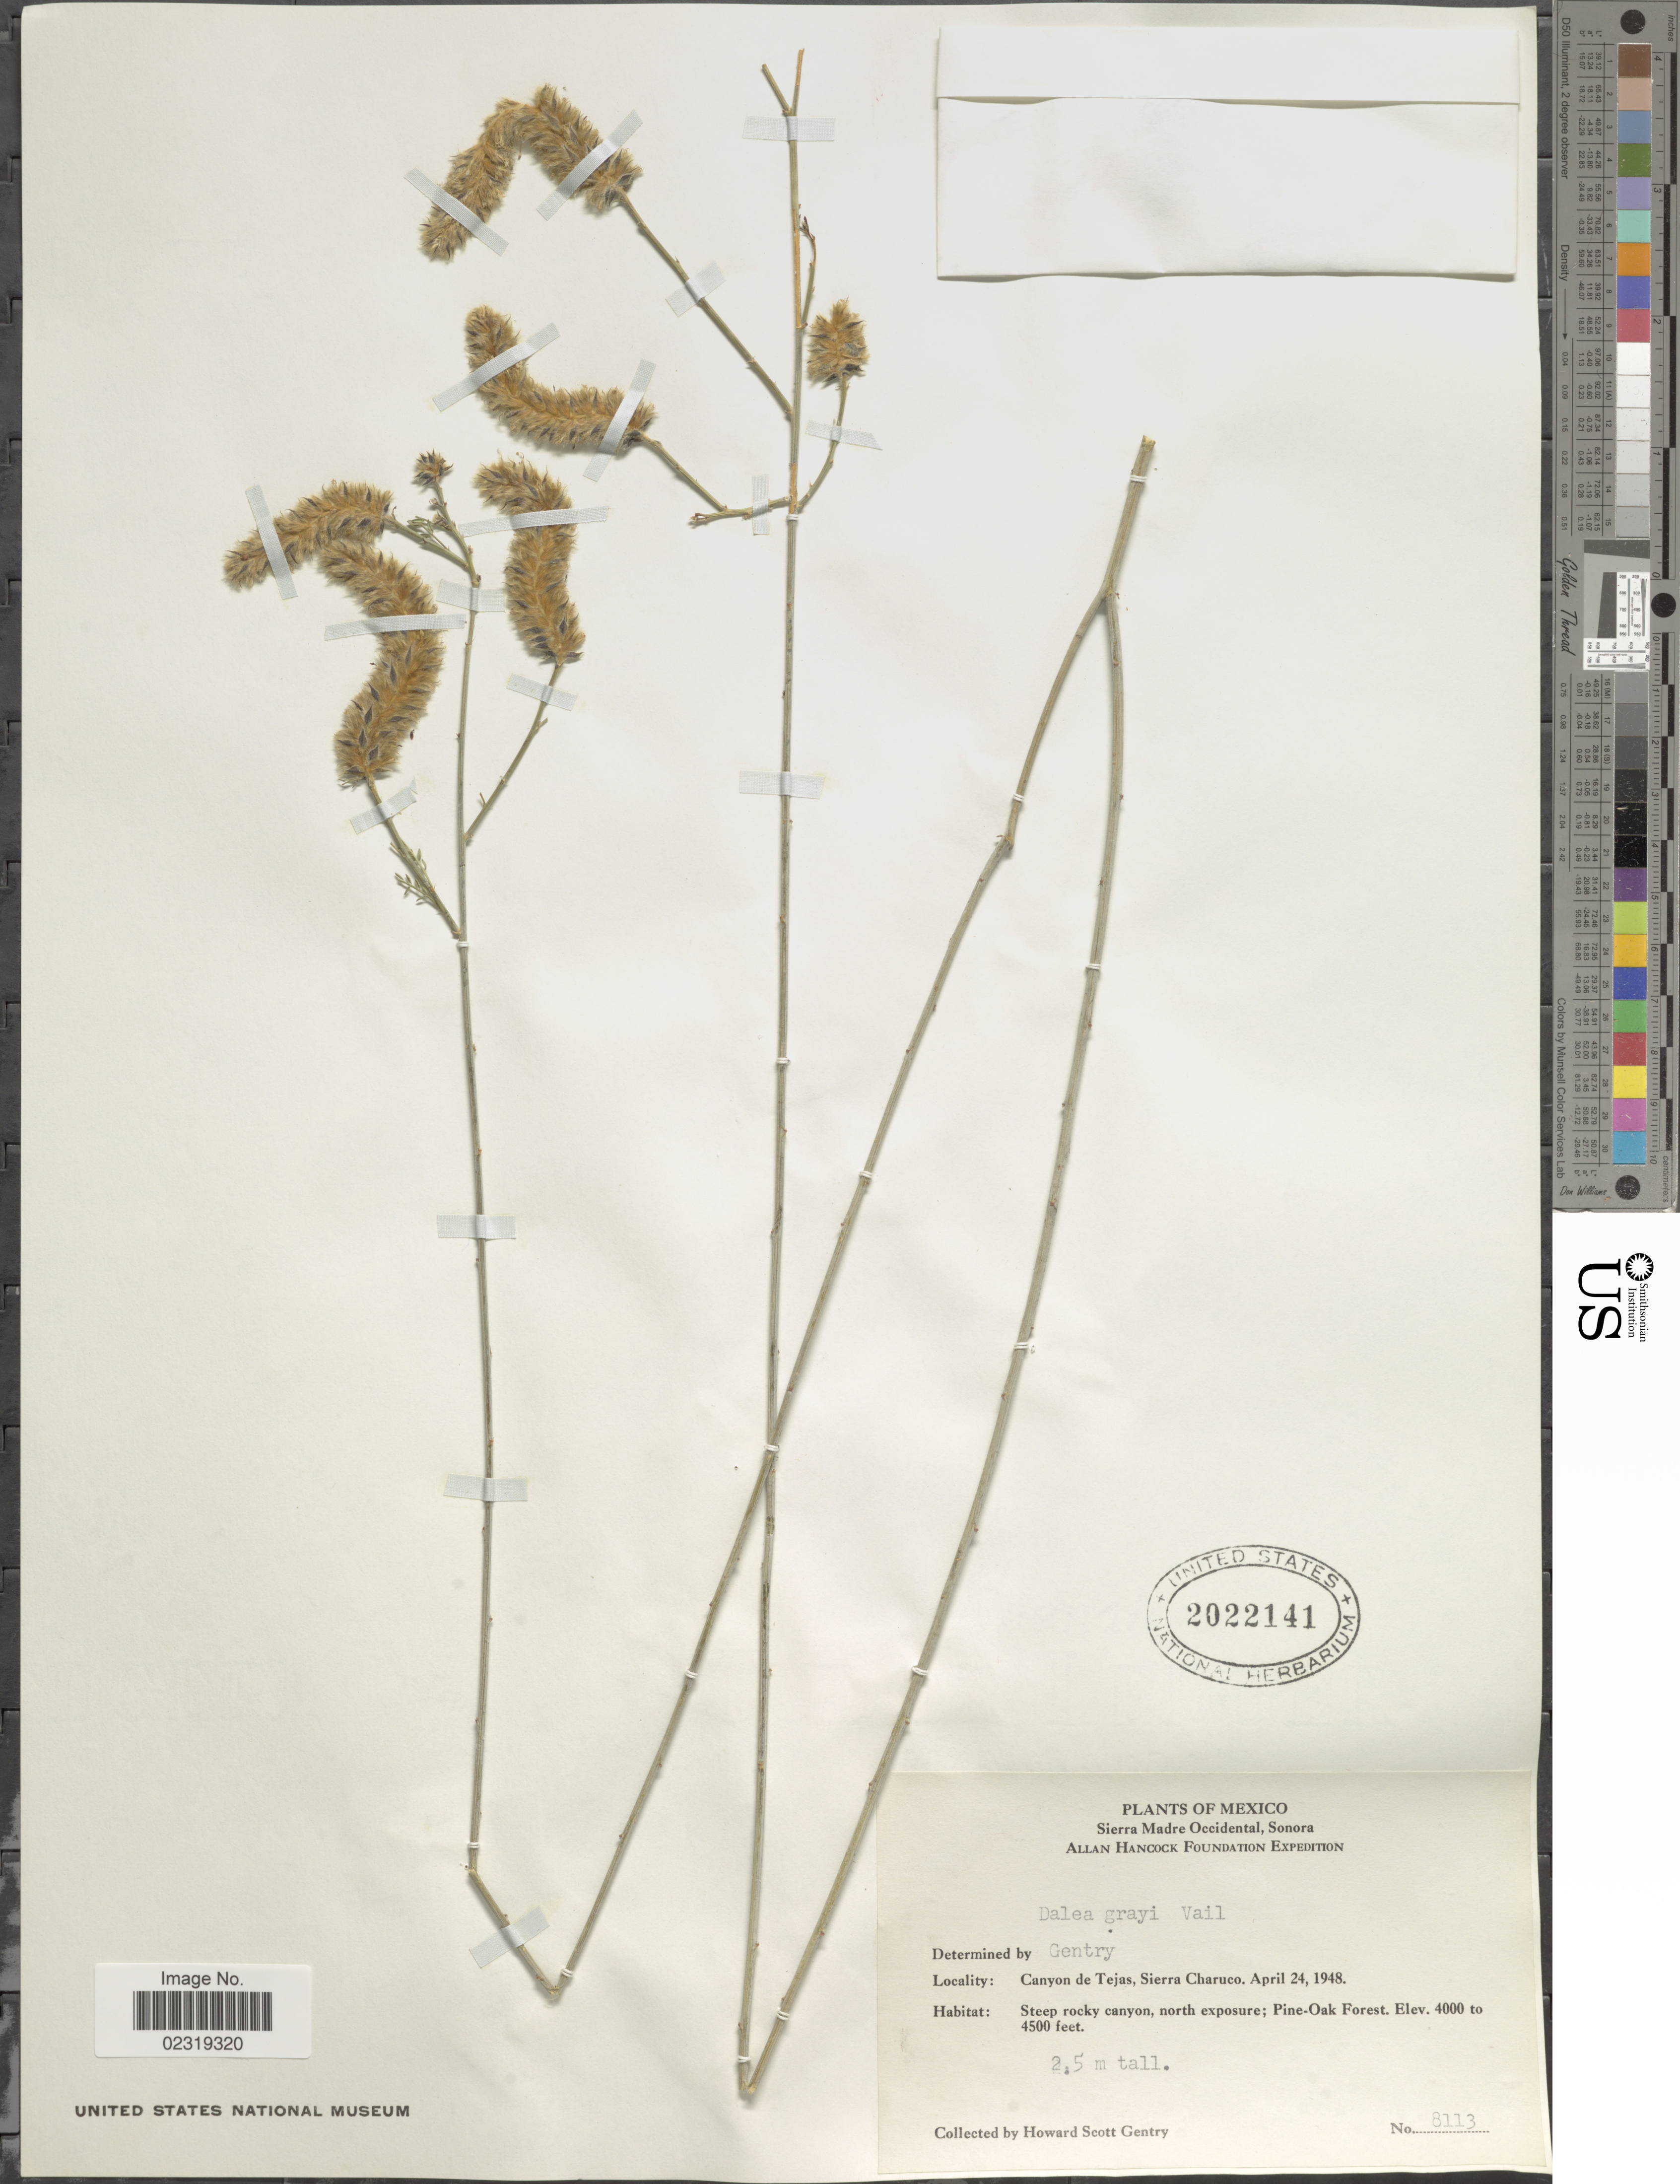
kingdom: Plantae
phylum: Tracheophyta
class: Magnoliopsida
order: Fabales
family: Fabaceae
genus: Dalea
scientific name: Dalea grayi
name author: (Vail) L.O. Williams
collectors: H. S. Gentry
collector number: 8113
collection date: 1948-04-24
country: Mexico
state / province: Sonora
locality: Sierra Madre Occidental. Canyon de Tejas, Sierra Charuco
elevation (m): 1219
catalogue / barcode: US 2022141